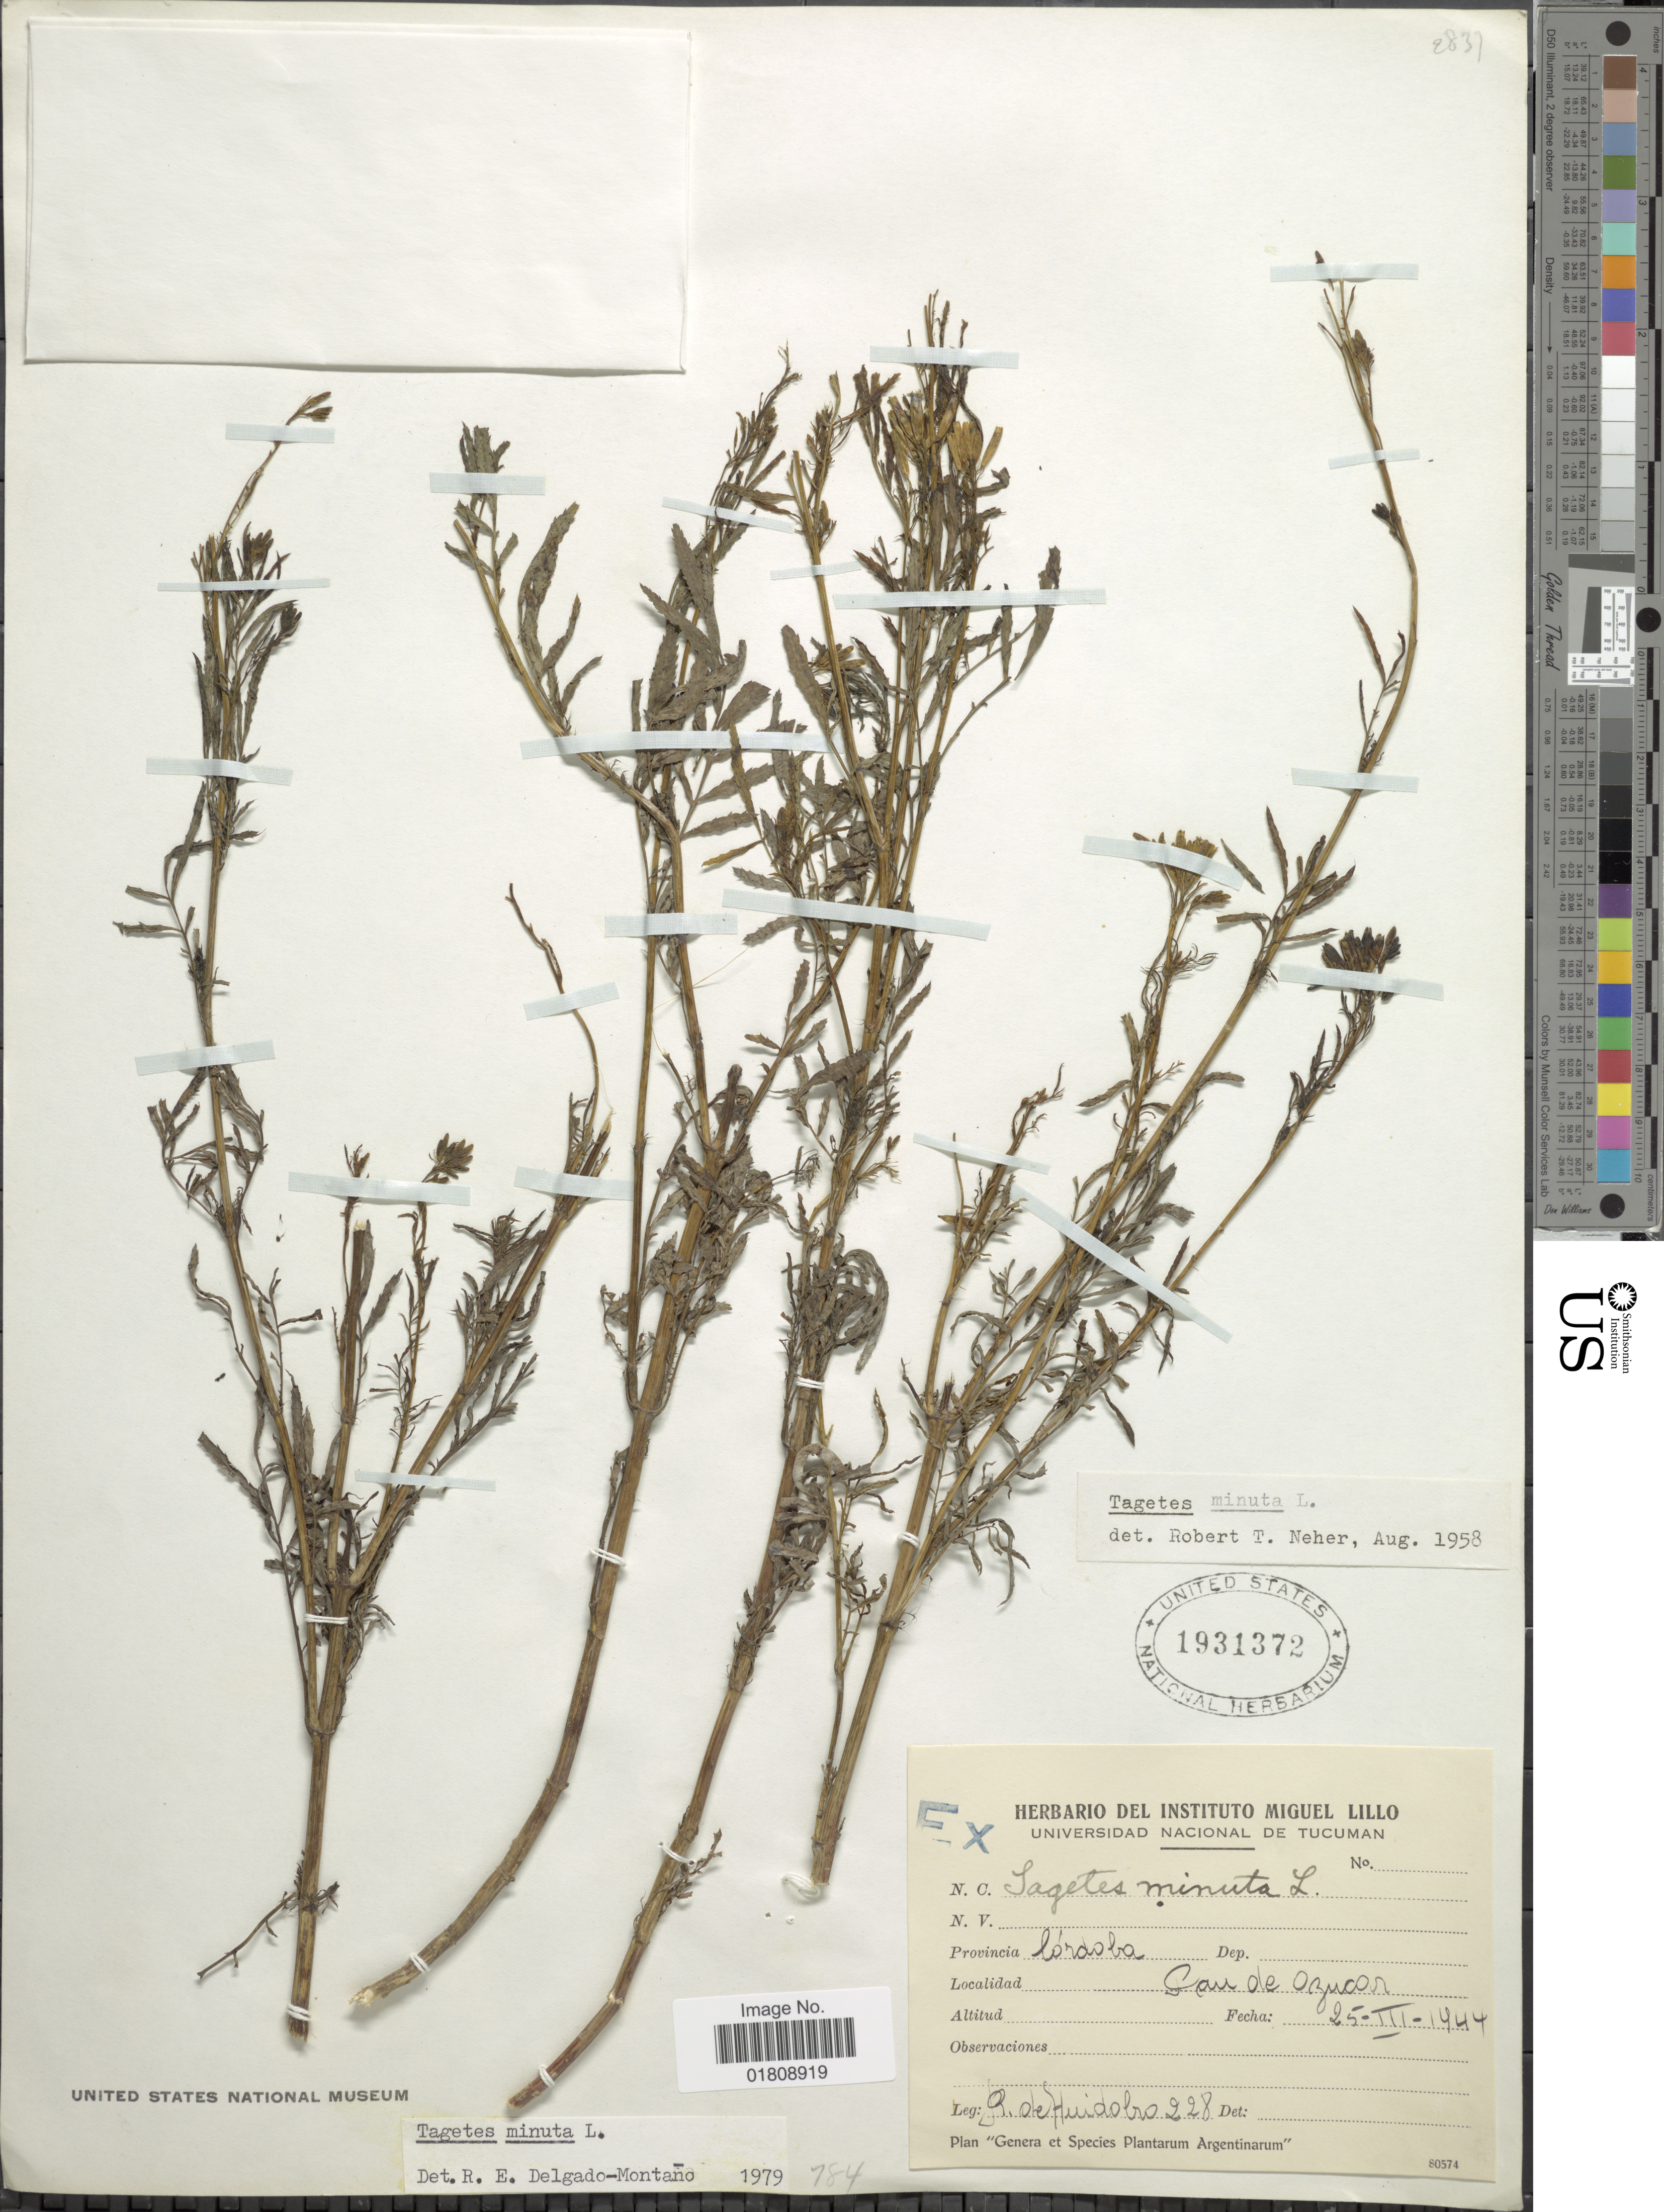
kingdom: Plantae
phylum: Tracheophyta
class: Magnoliopsida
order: Asterales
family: Asteraceae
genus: Tagetes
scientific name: Tagetes minuta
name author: L.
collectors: H. De Hindobo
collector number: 228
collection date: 1944-03-25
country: Colombia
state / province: Córdoba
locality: Cau de Ozucar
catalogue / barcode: US 1931372